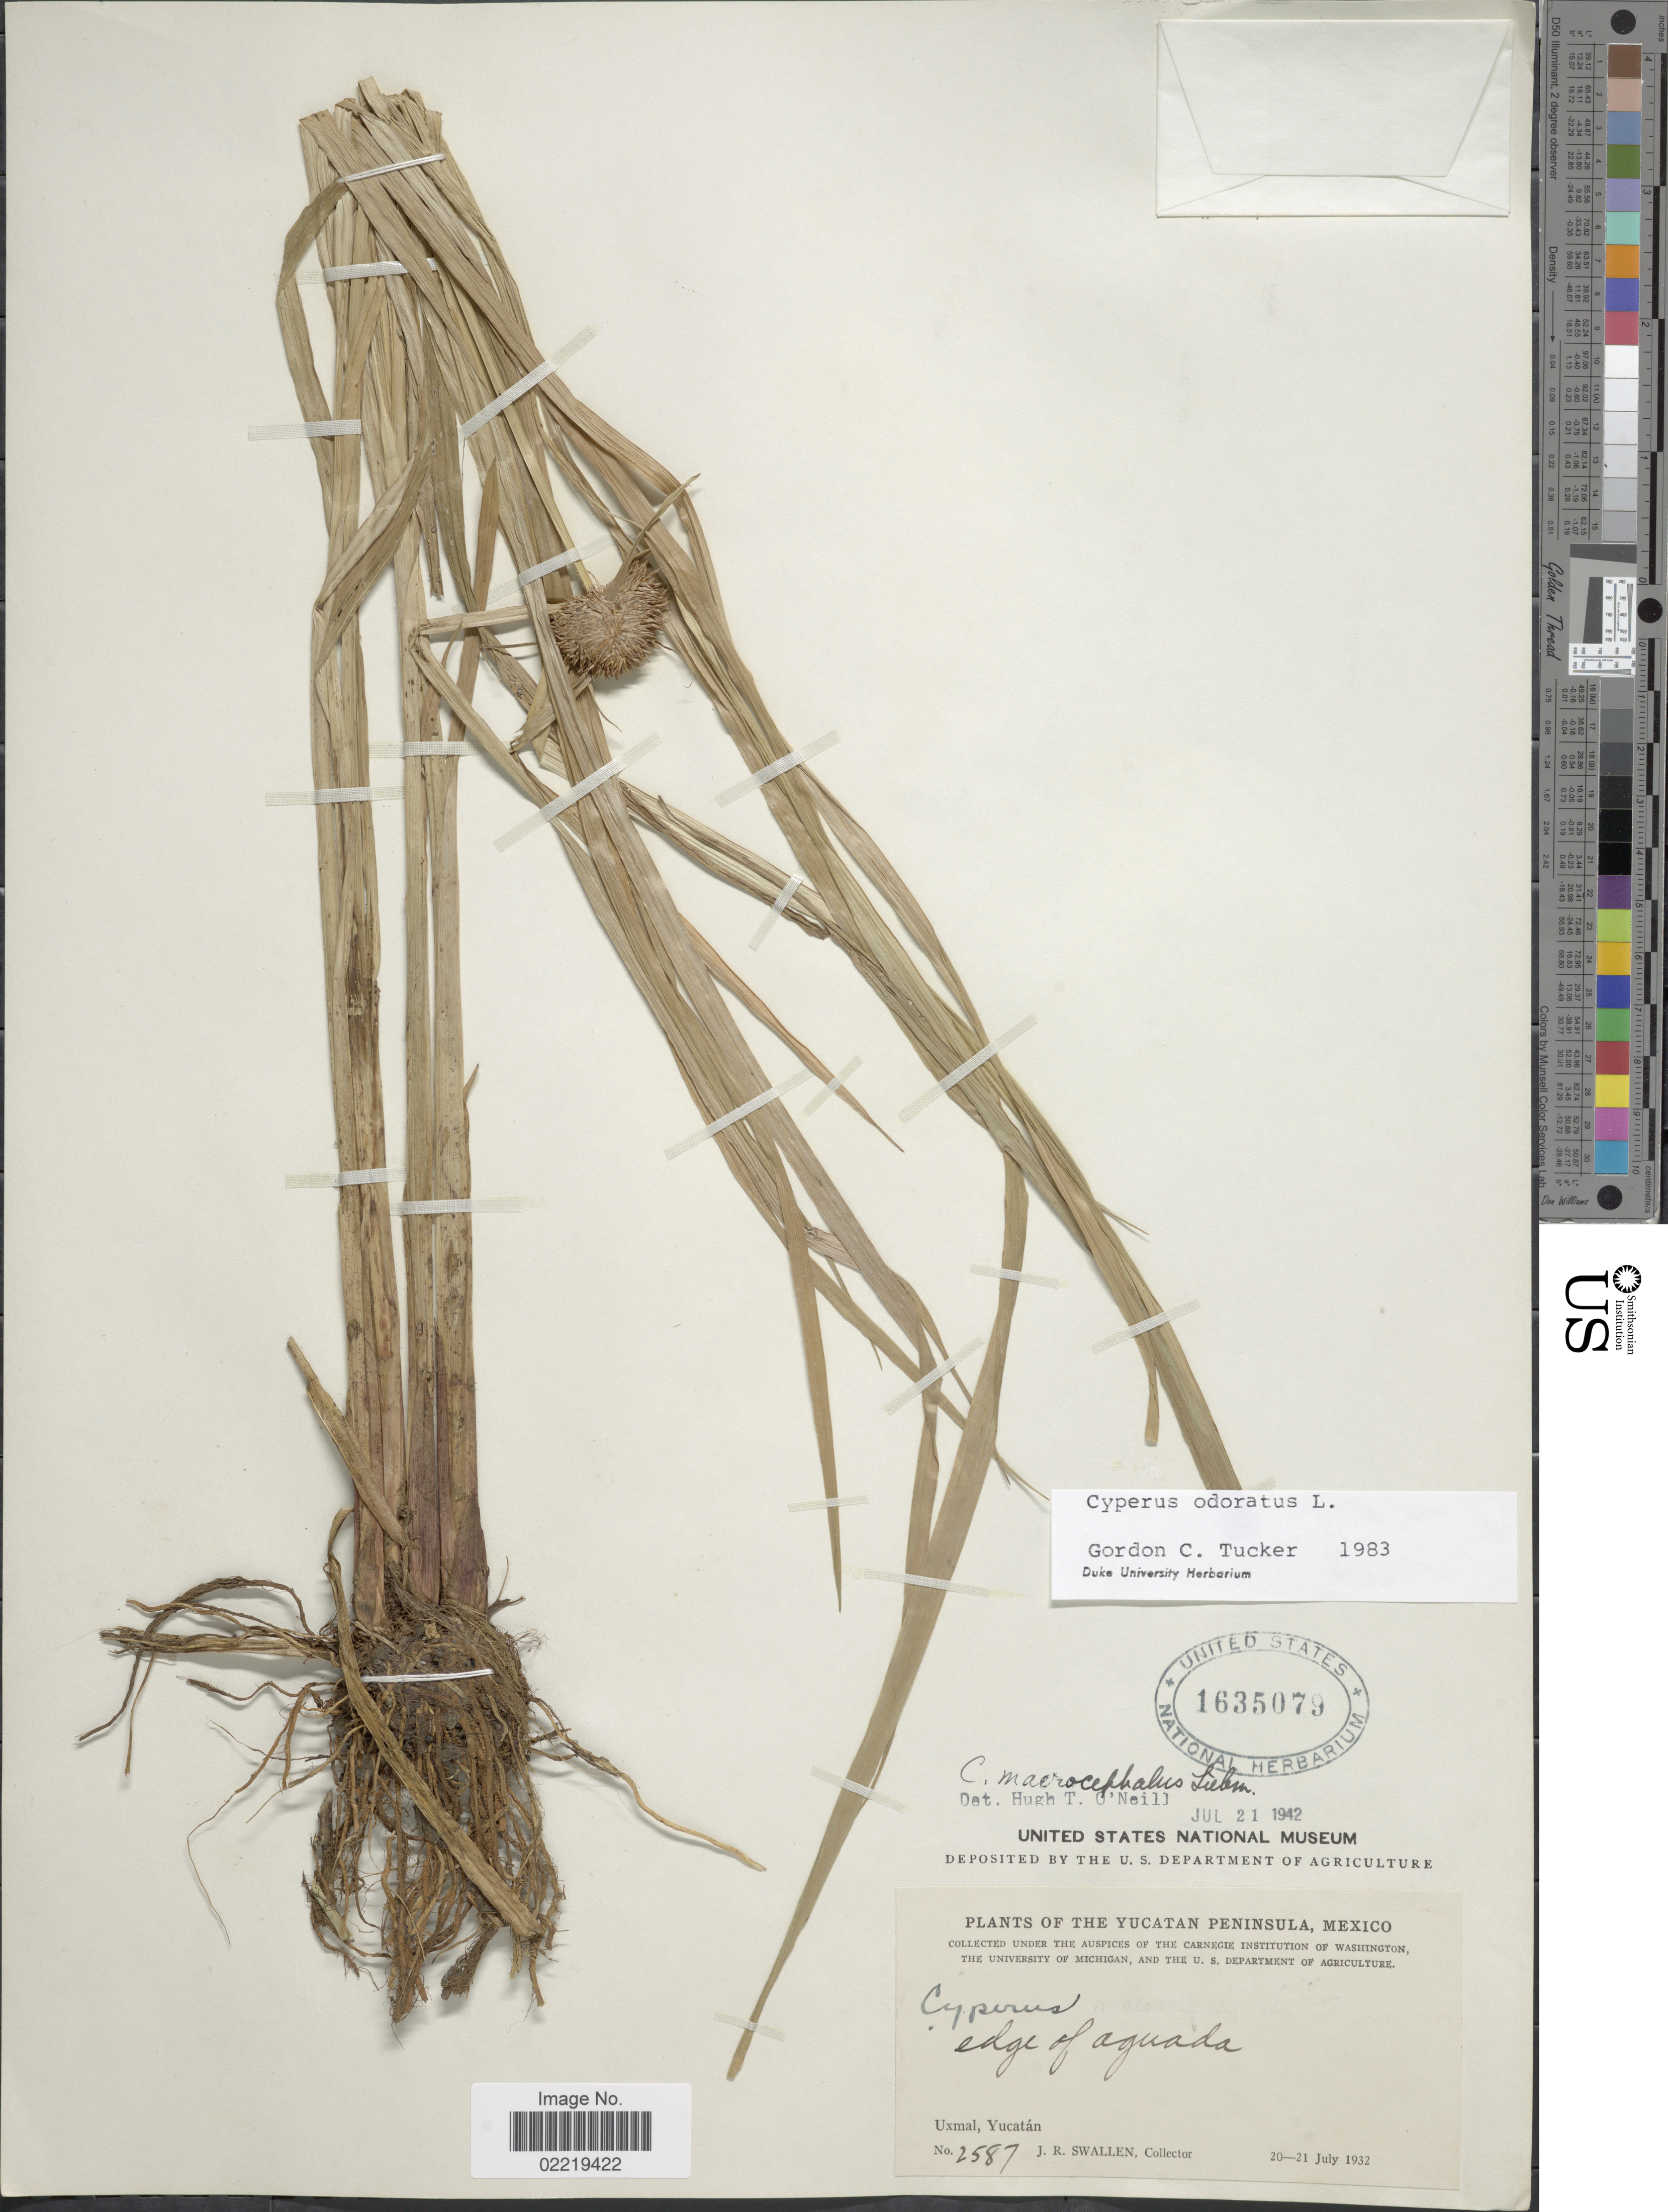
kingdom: Plantae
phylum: Tracheophyta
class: Liliopsida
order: Poales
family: Cyperaceae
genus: Cyperus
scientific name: Cyperus odoratus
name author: L.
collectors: J. R. Swallen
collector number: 2587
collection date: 1932-07-20/1932-07-21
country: Mexico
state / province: Yucatán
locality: The Yucatan Peninsula, Mexico, Edge of Aguada, Uxmal, Yucatan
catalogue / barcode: US 1635079